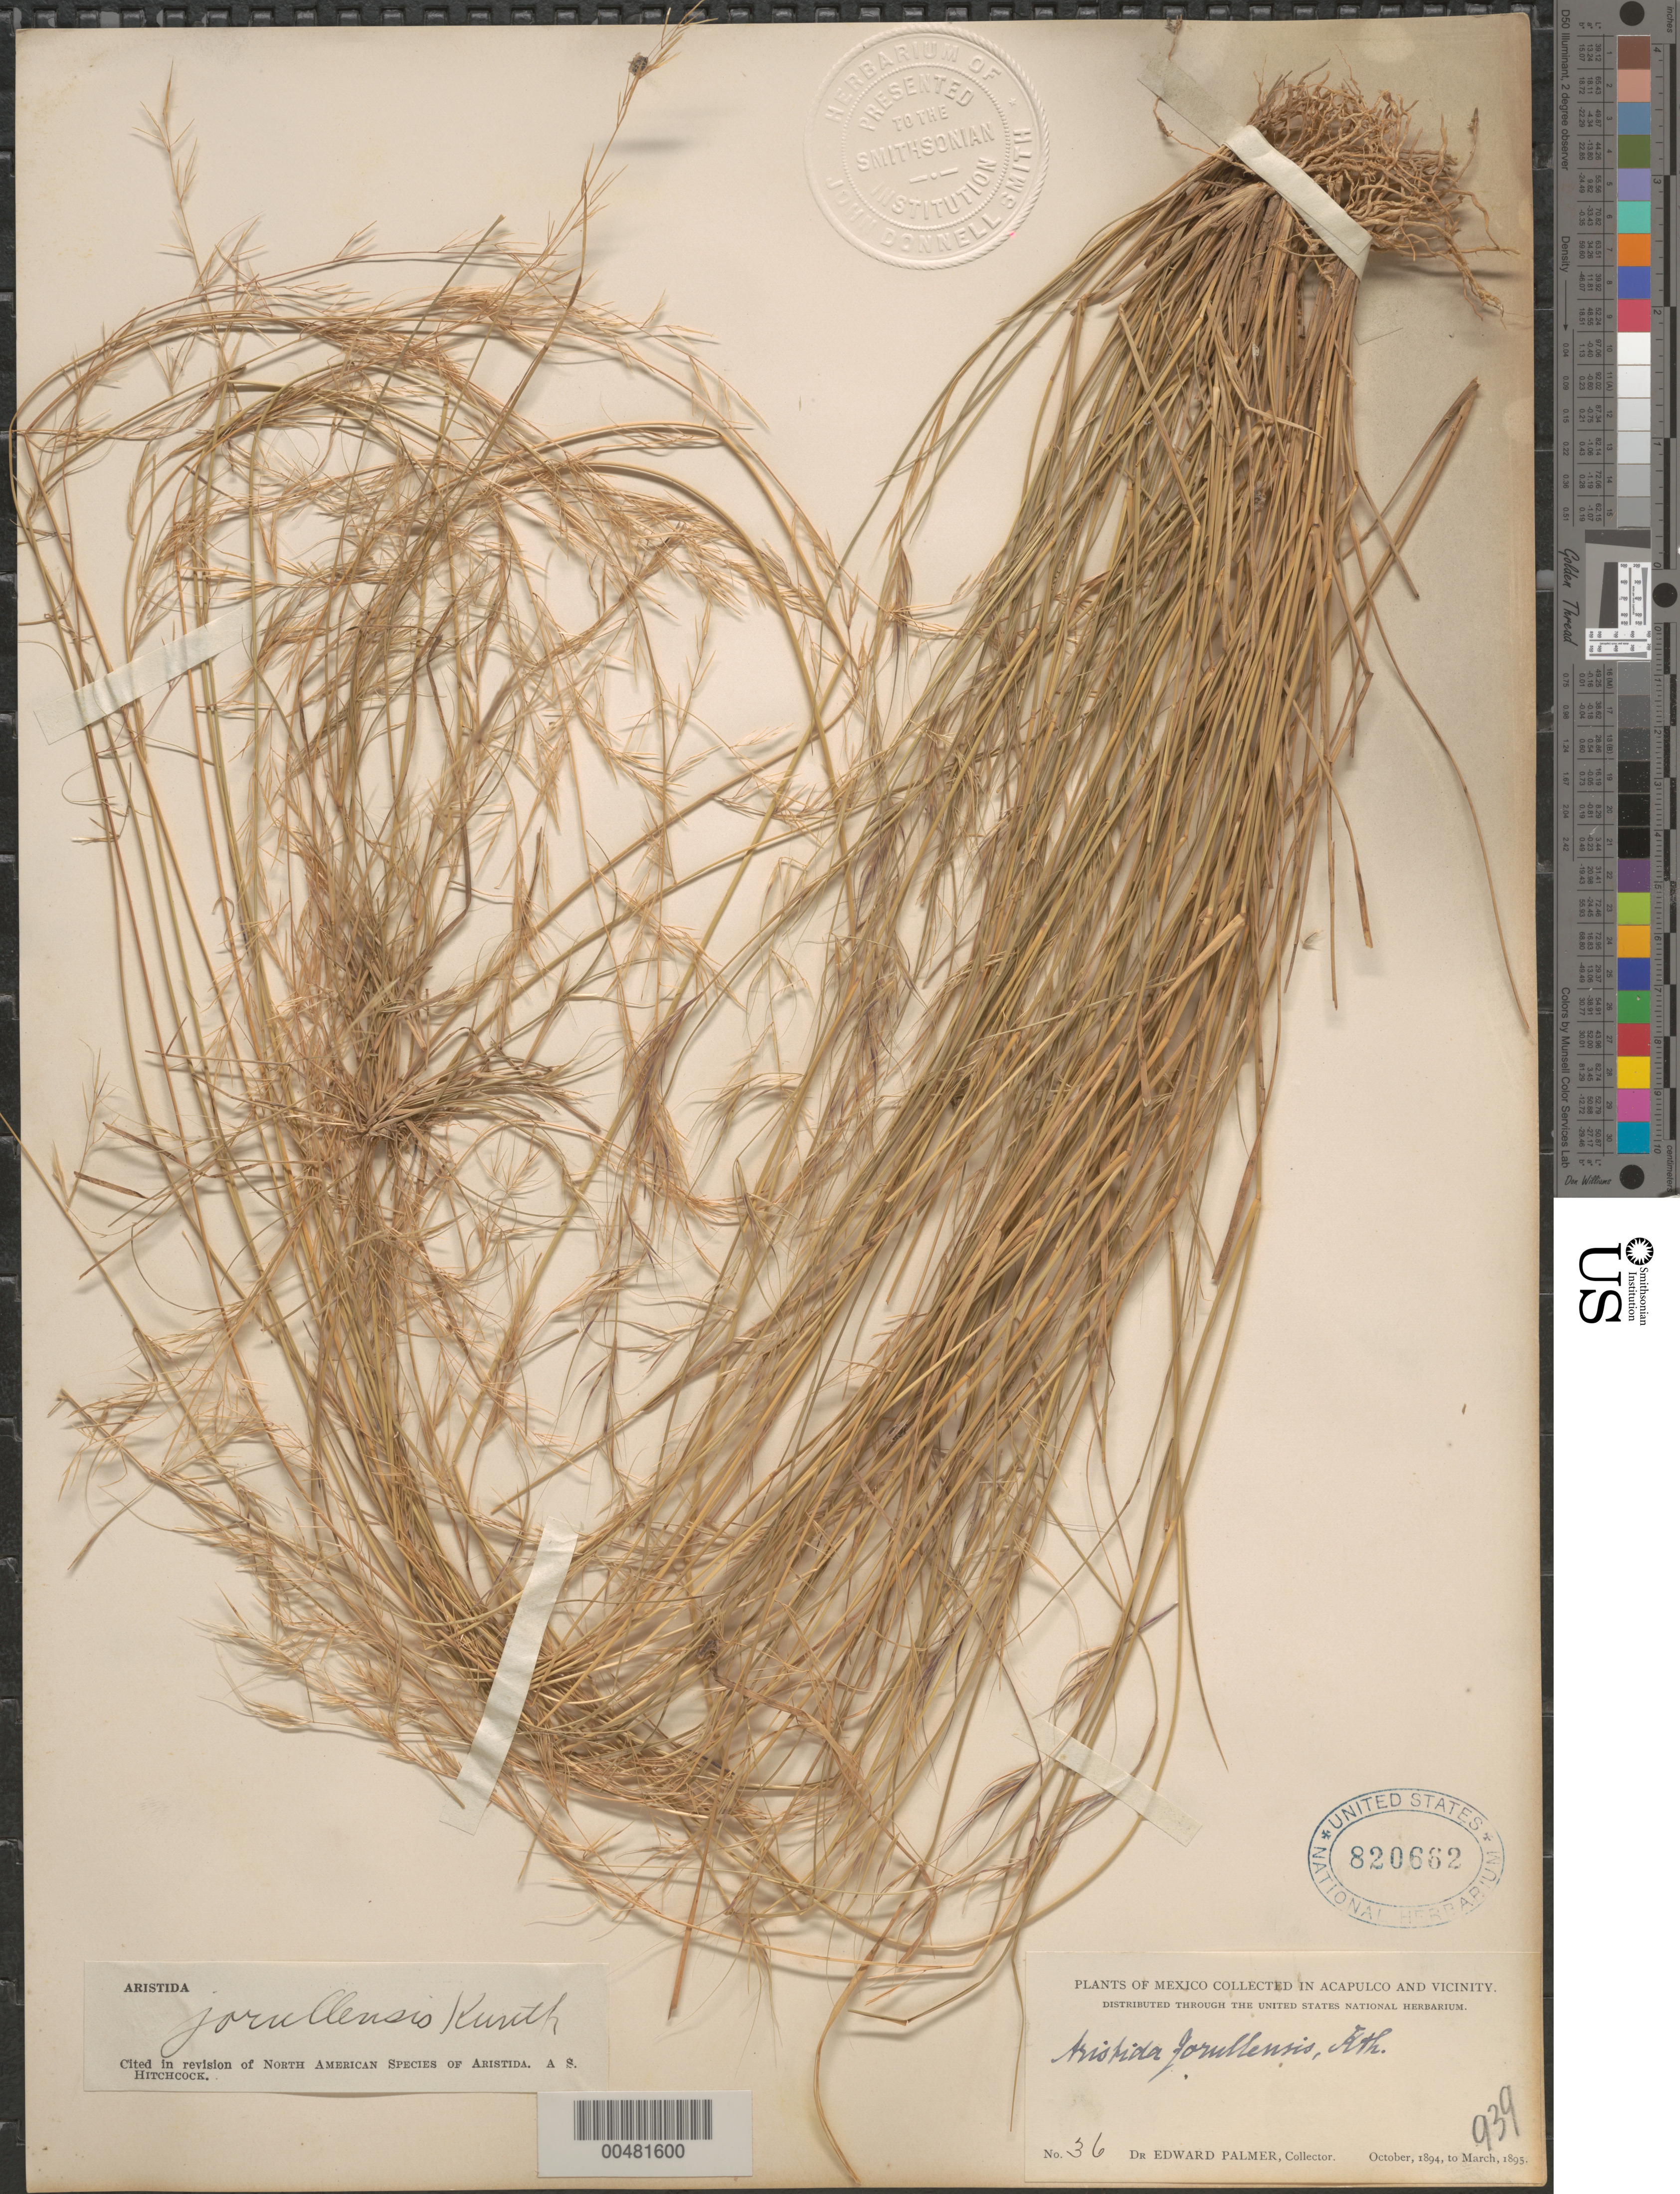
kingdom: Plantae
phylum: Tracheophyta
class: Liliopsida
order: Poales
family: Poaceae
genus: Aristida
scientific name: Aristida jorullensis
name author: Kunth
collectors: E. Palmer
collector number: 36/939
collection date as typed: Oct 1894 to Mar 1895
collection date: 1894-10/1895-03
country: Mexico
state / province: Guerrero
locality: In Acapulco and vicinity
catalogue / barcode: US 820662